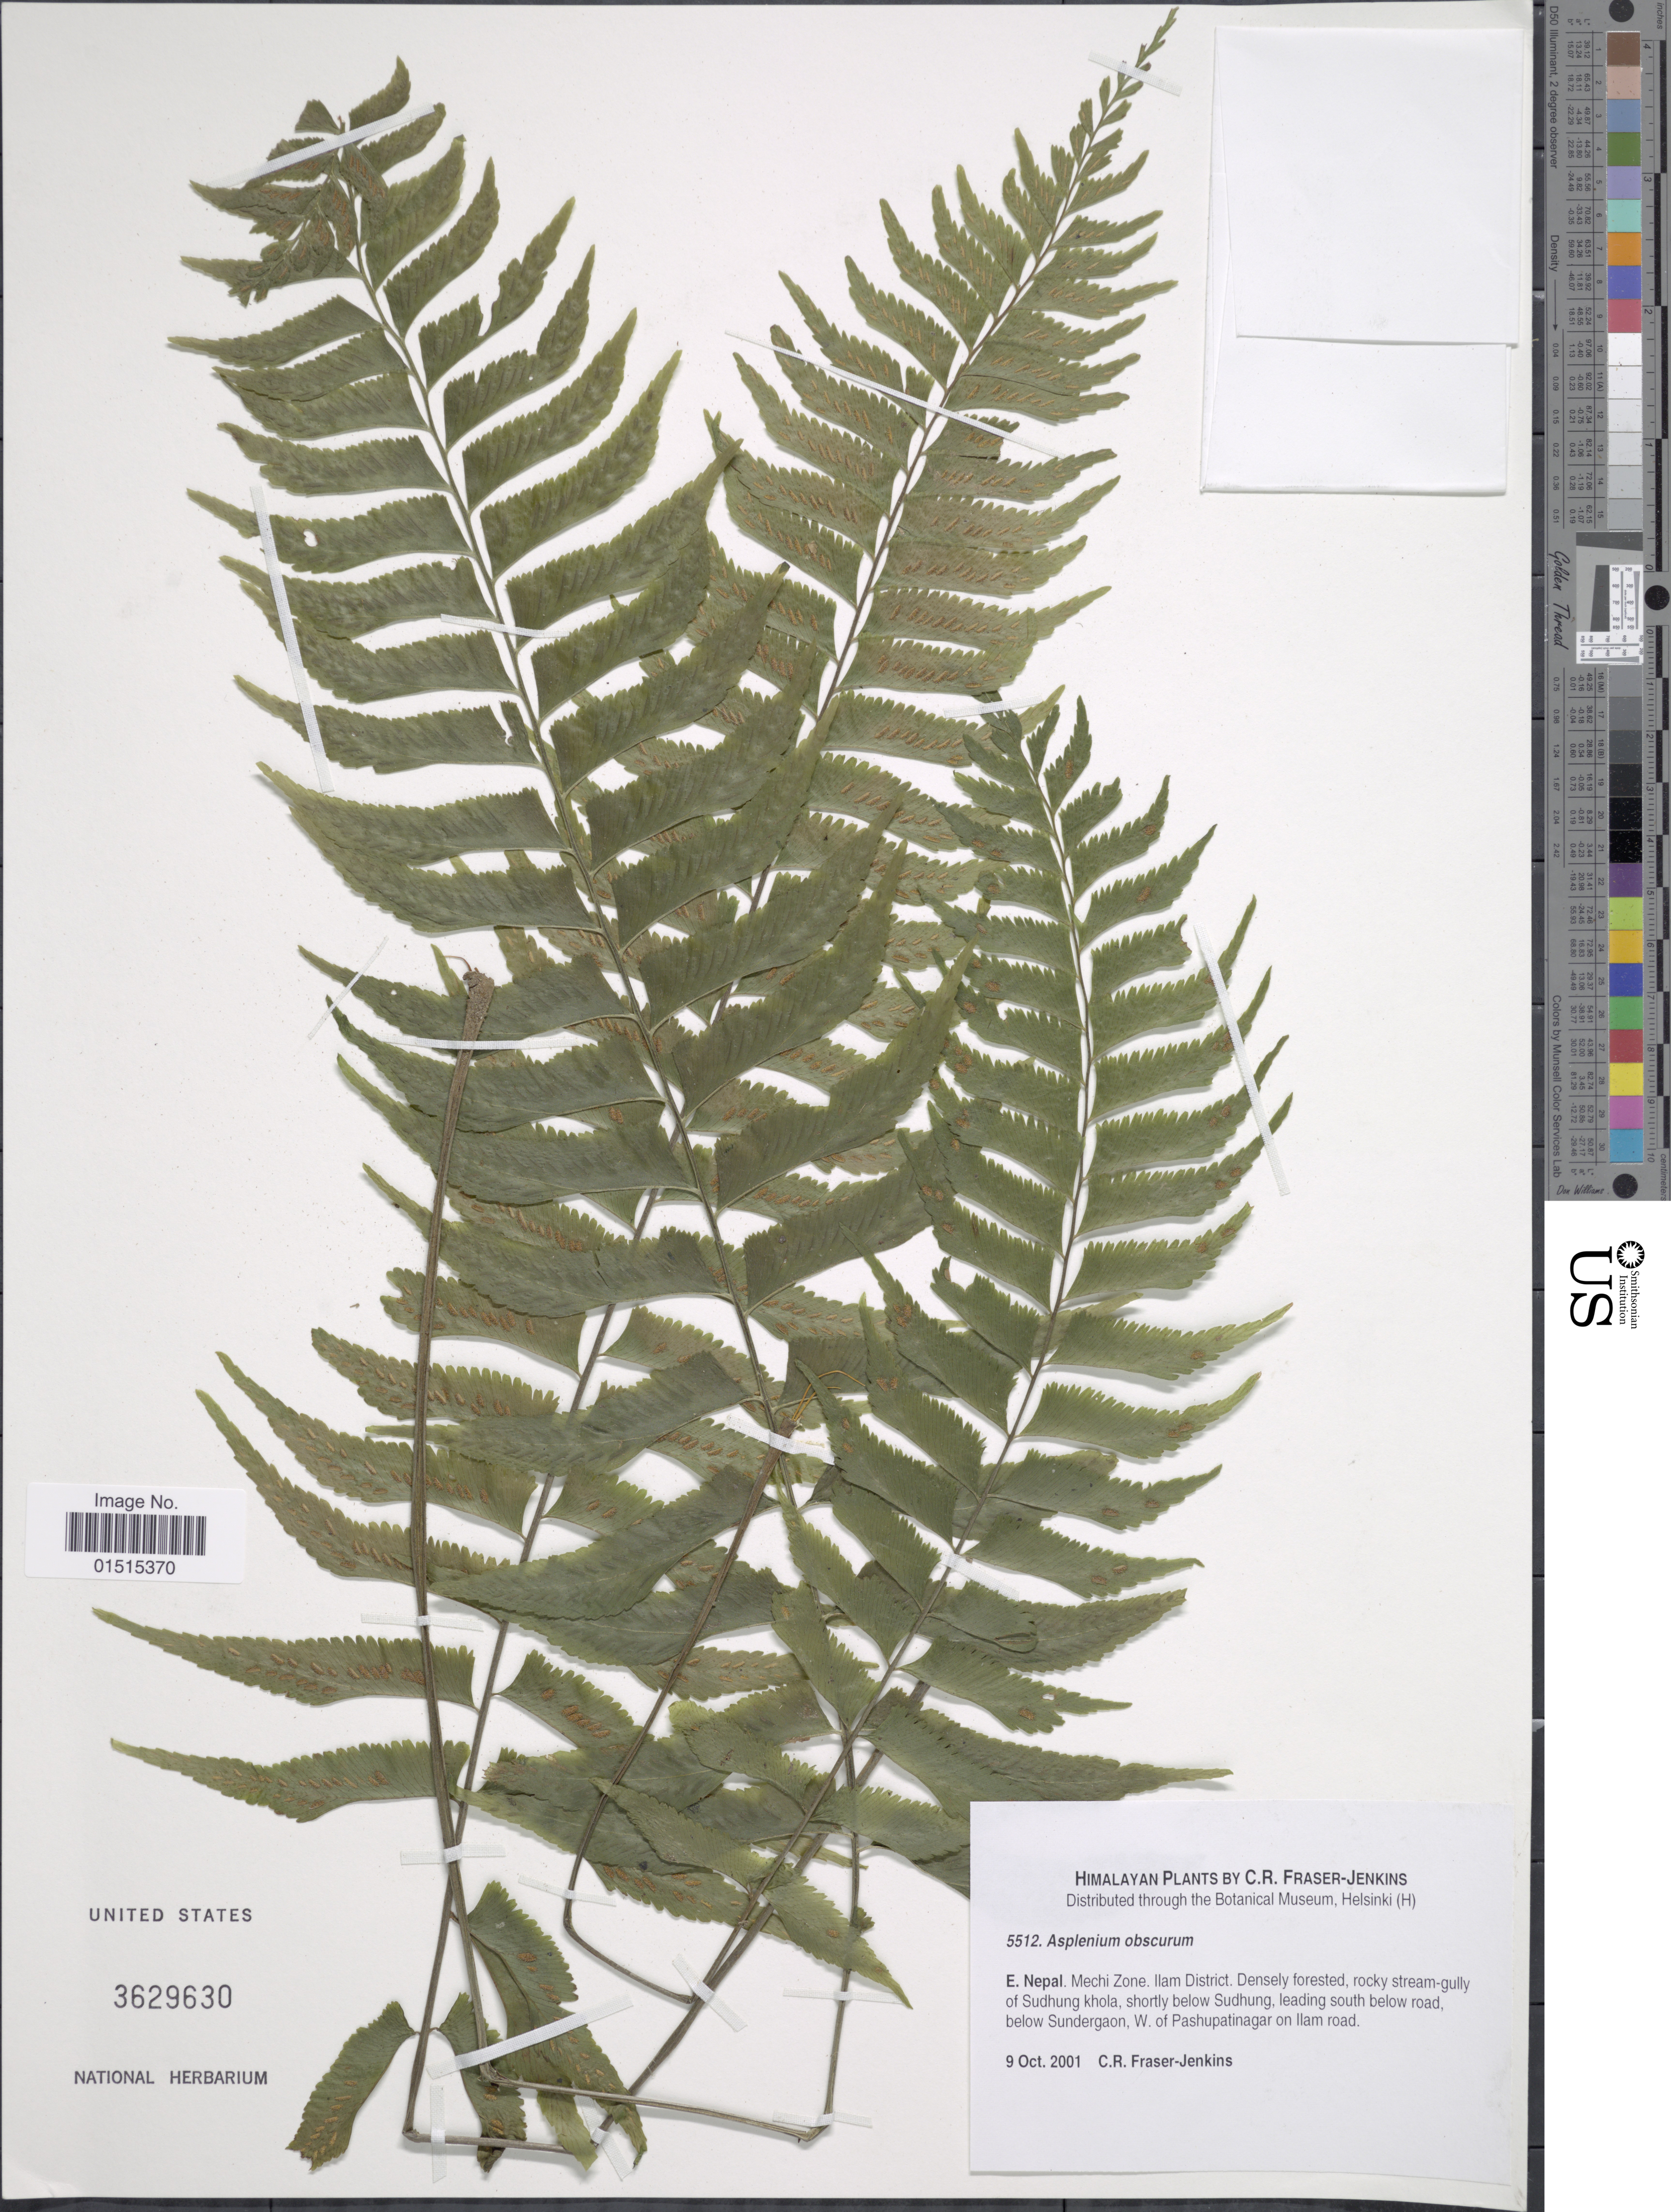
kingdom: Plantae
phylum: Tracheophyta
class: Polypodiopsida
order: Polypodiales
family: Aspleniaceae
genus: Asplenium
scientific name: Asplenium obscurum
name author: Blume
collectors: C. R. Fraser-Jenkins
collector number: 5512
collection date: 2001-10-09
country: Nepal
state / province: Mechi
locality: E. Nepal. Mechi Zone. llam District. Densely forested, rocky stream-gully of Sudhung khola, shortly below sudhung, leading south below road, below Sundergaon, W. of Pashupatinagar on llam road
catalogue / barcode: US 3629630